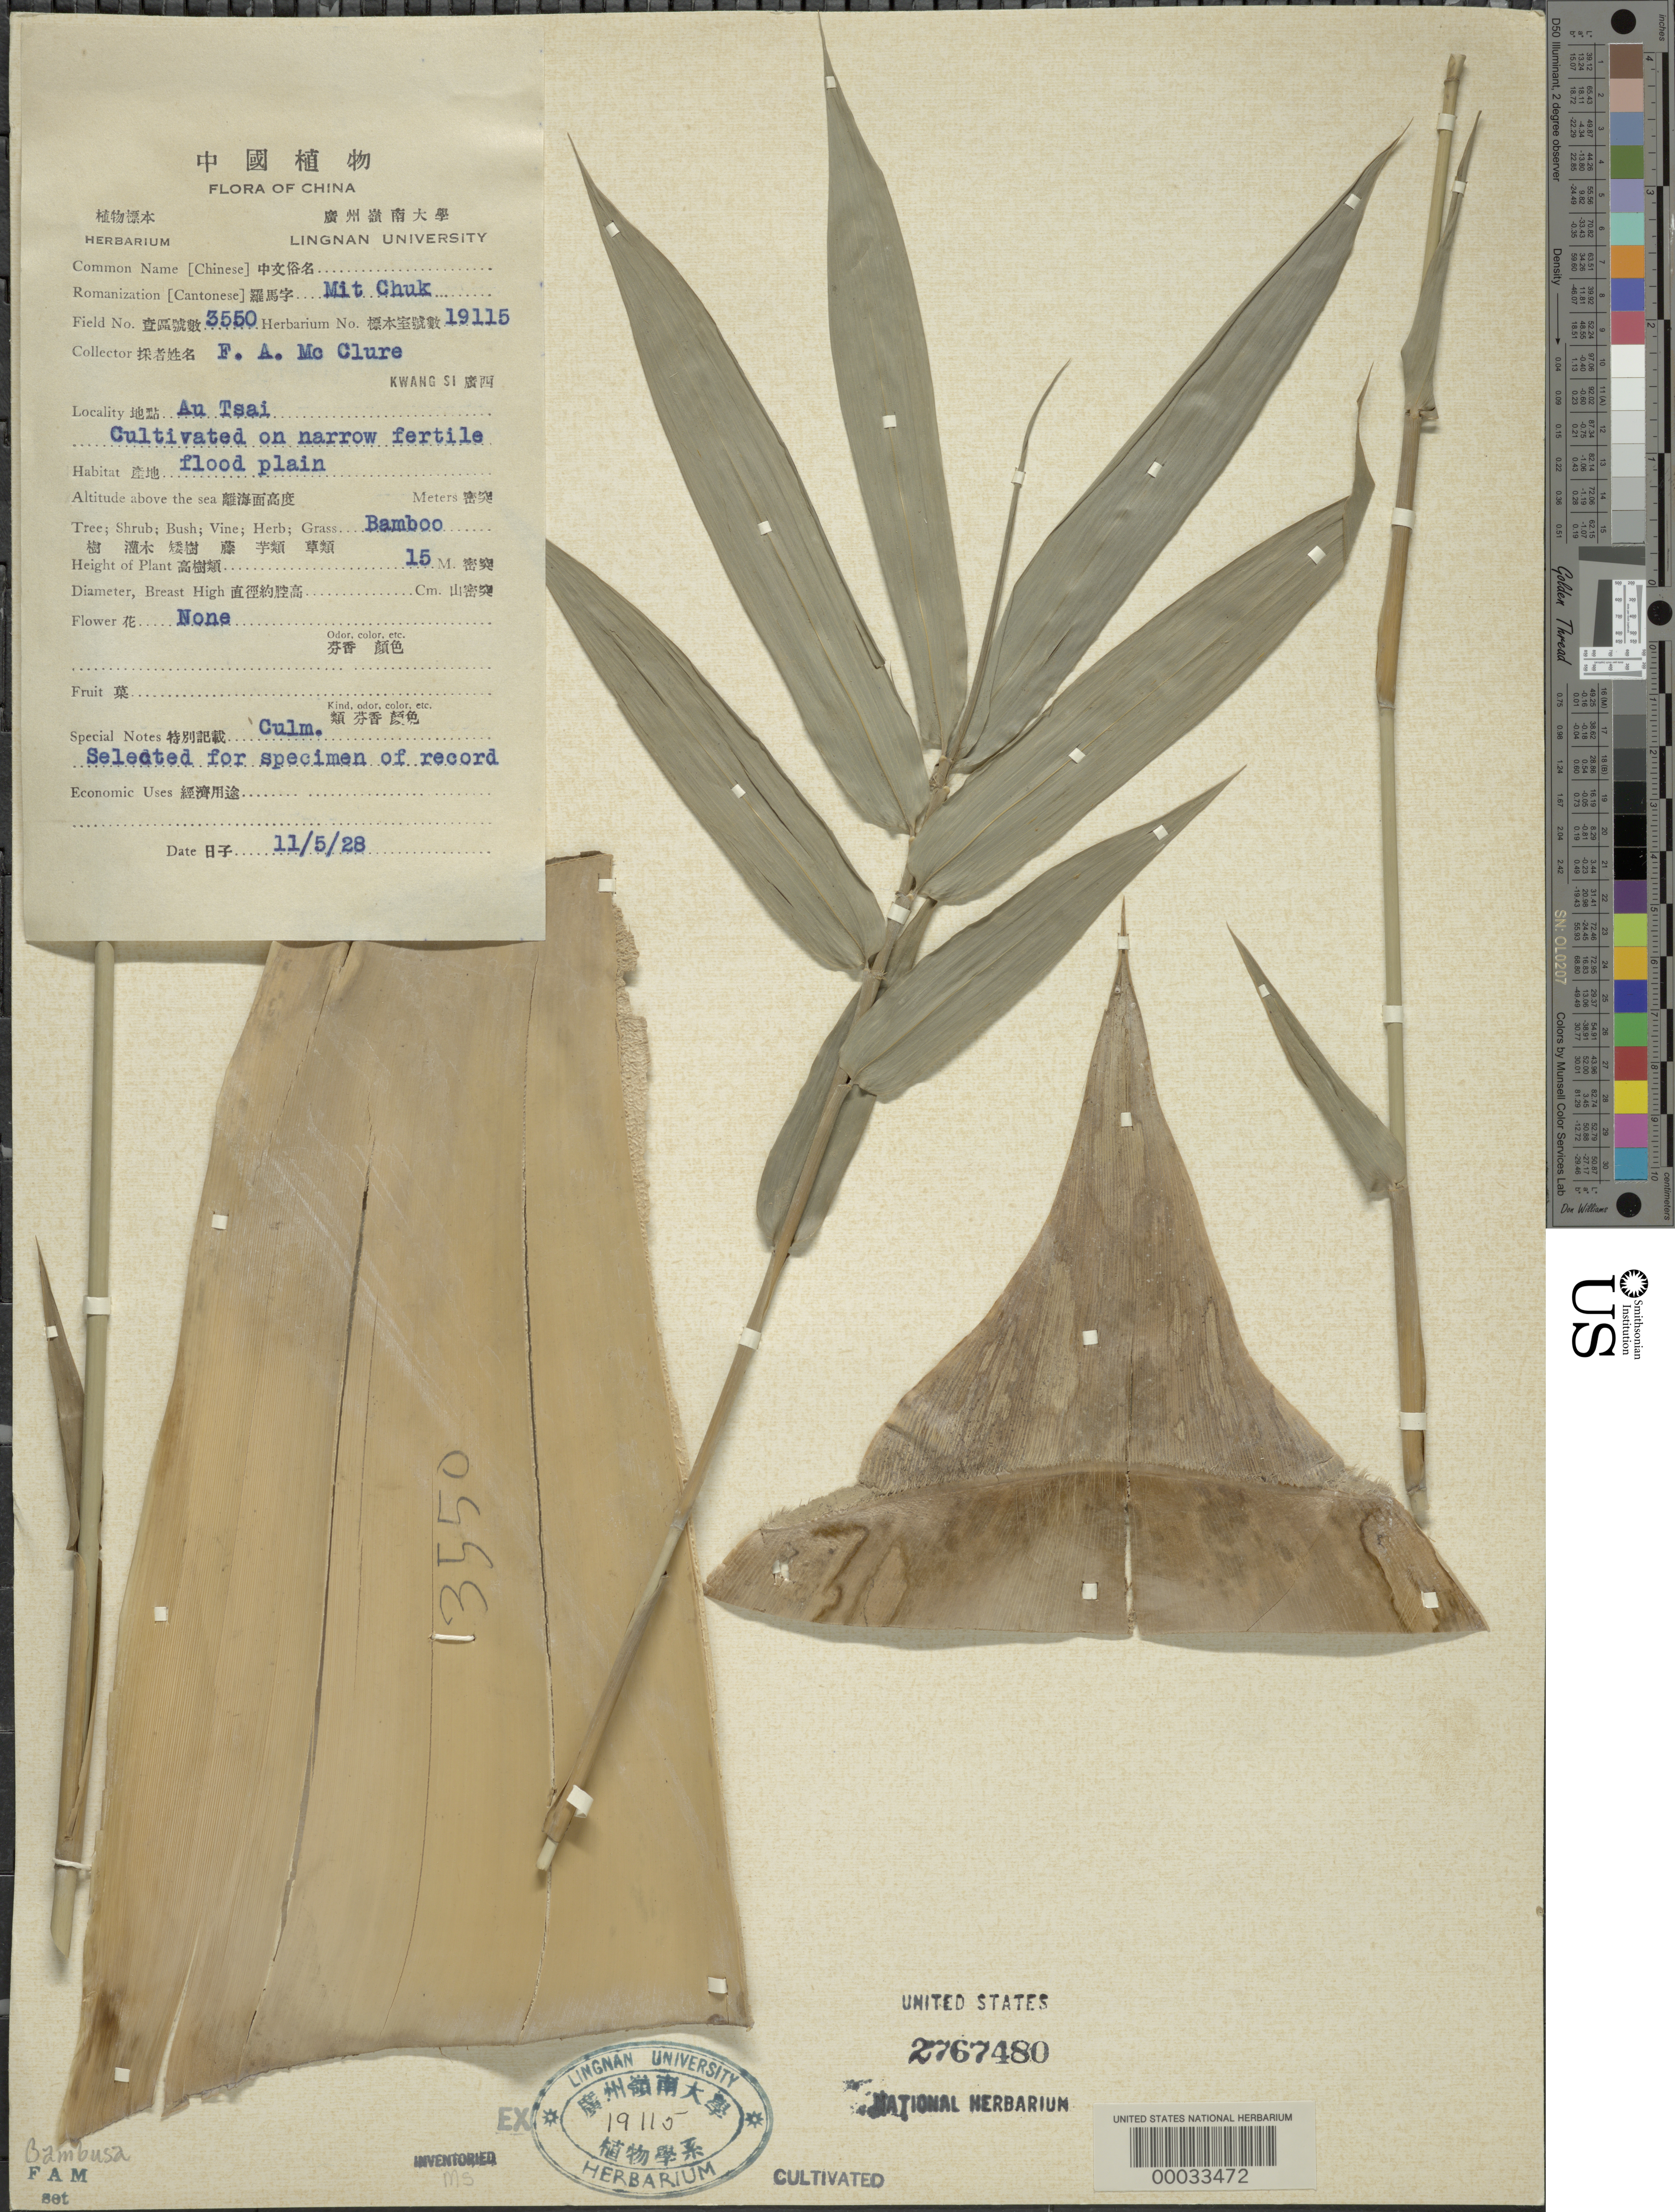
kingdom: Plantae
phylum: Tracheophyta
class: Liliopsida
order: Poales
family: Poaceae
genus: Bambusa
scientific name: Bambusa sp.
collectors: F. A. McClure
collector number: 3550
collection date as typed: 05 Nov 1928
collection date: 1928-11-05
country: China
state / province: Guangdong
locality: Au tsai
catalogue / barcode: US 2767480